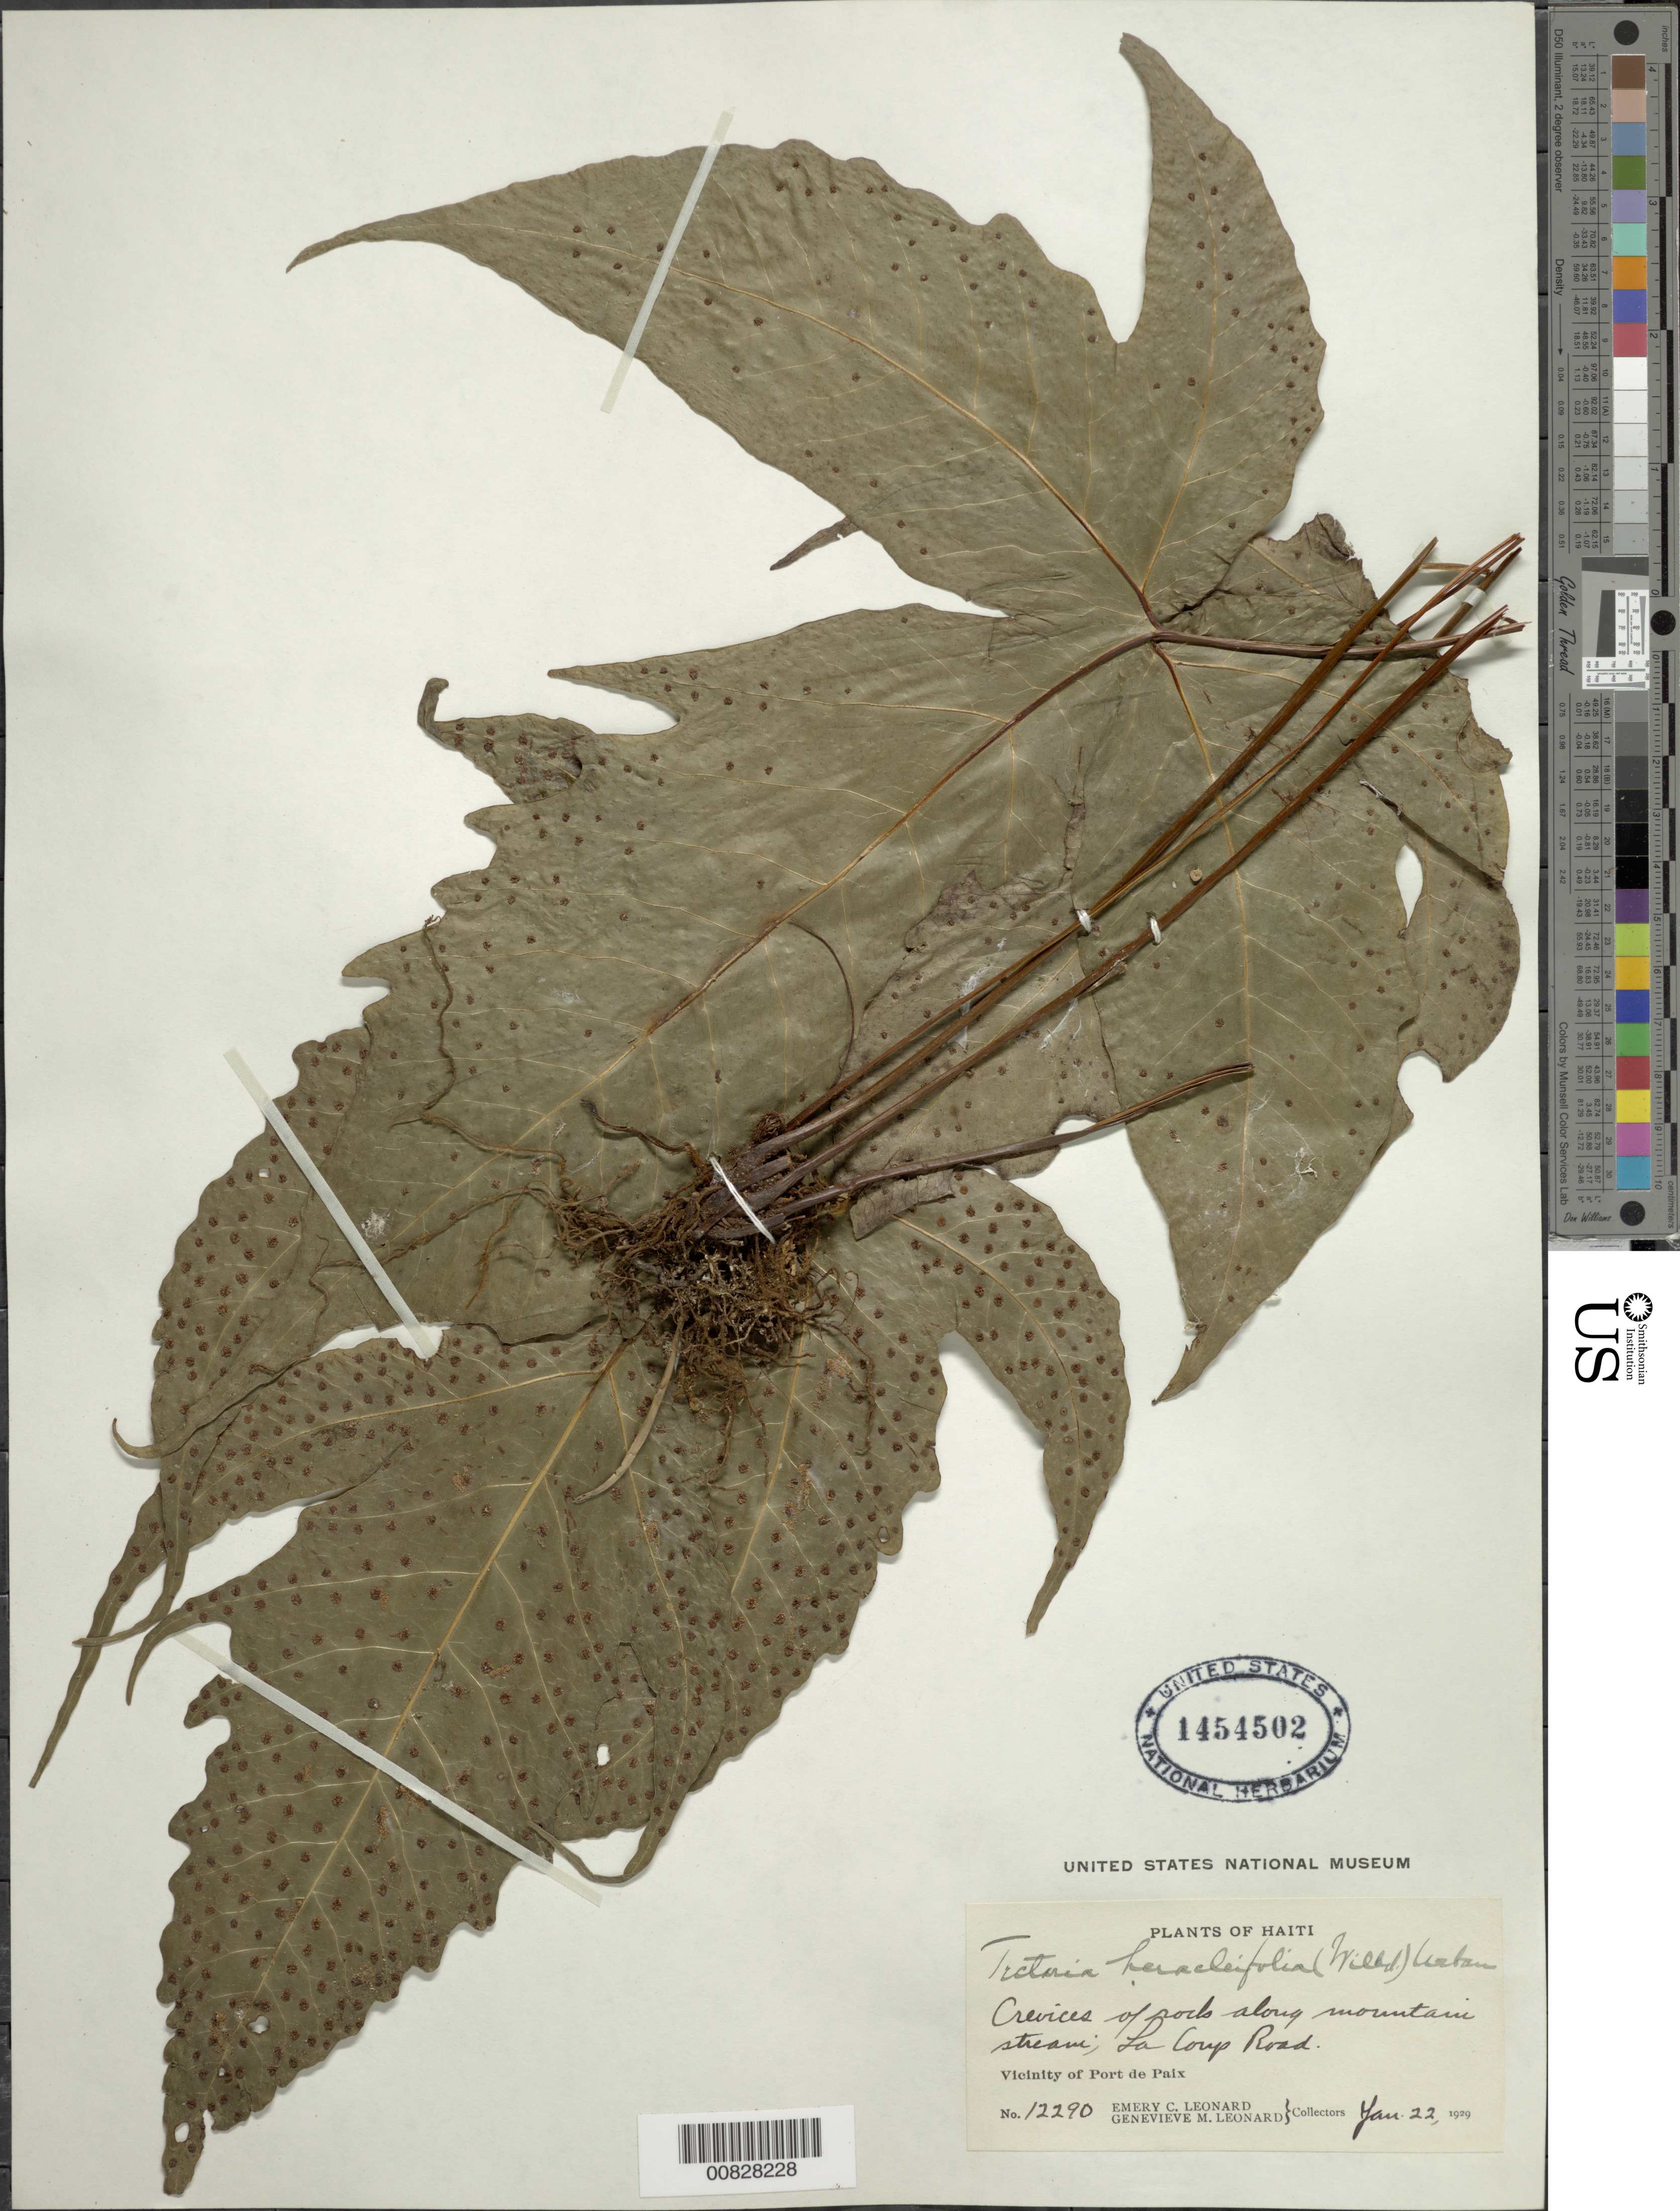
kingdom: Plantae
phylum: Tracheophyta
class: Polypodiopsida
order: Polypodiales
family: Tectariaceae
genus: Tectaria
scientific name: Tectaria heracleifolia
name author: (Willd.) Underw.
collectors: E. C. Leonard & G. M. Leonard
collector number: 12290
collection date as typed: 22 Jan 1929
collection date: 1929-01-22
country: Haiti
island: Hispaniola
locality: Port de Paix, La Coup Road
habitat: Crevices of rock along mountain stream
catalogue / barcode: US 1545502